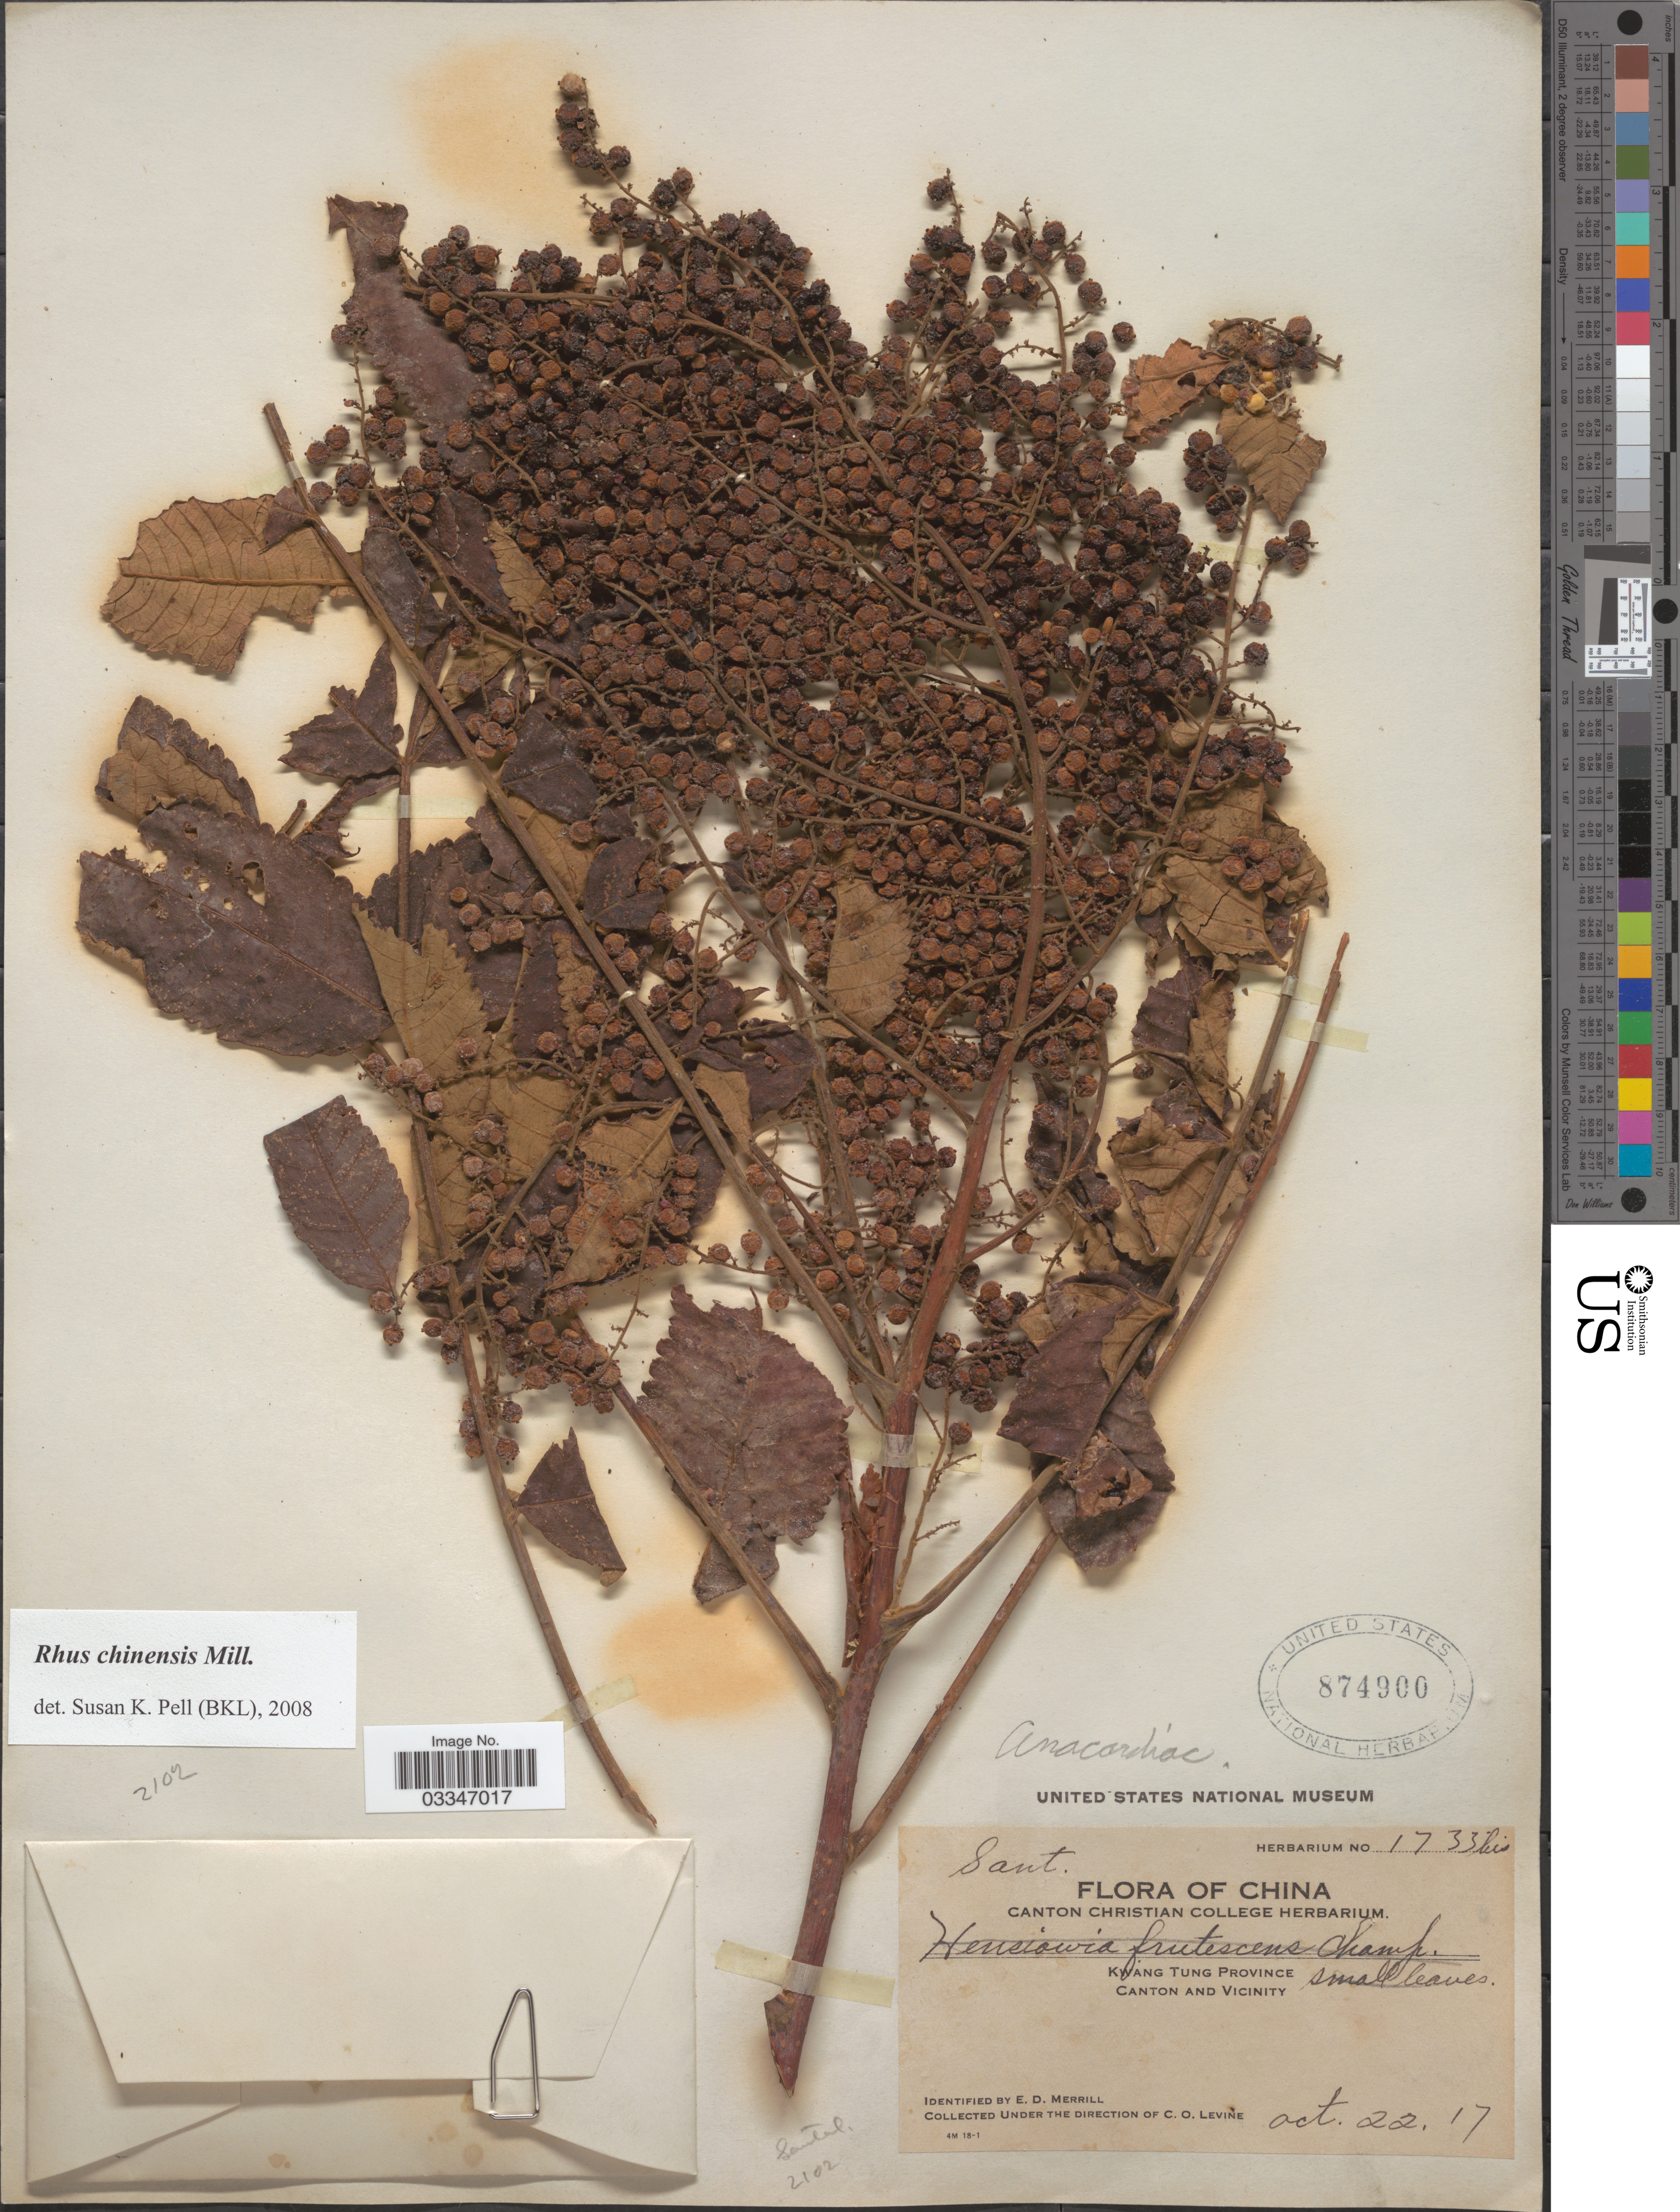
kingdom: Plantae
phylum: Tracheophyta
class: Magnoliopsida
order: Sapindales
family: Anacardiaceae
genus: Rhus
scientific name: Rhus chinensis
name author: Mill.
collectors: C. O. Levine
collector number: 1733bis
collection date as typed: Transcribed d/m/y: 22/10/17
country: China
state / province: Guangdong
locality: Kwang Tung Province, Canton and Vicinity.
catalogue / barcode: US 874900